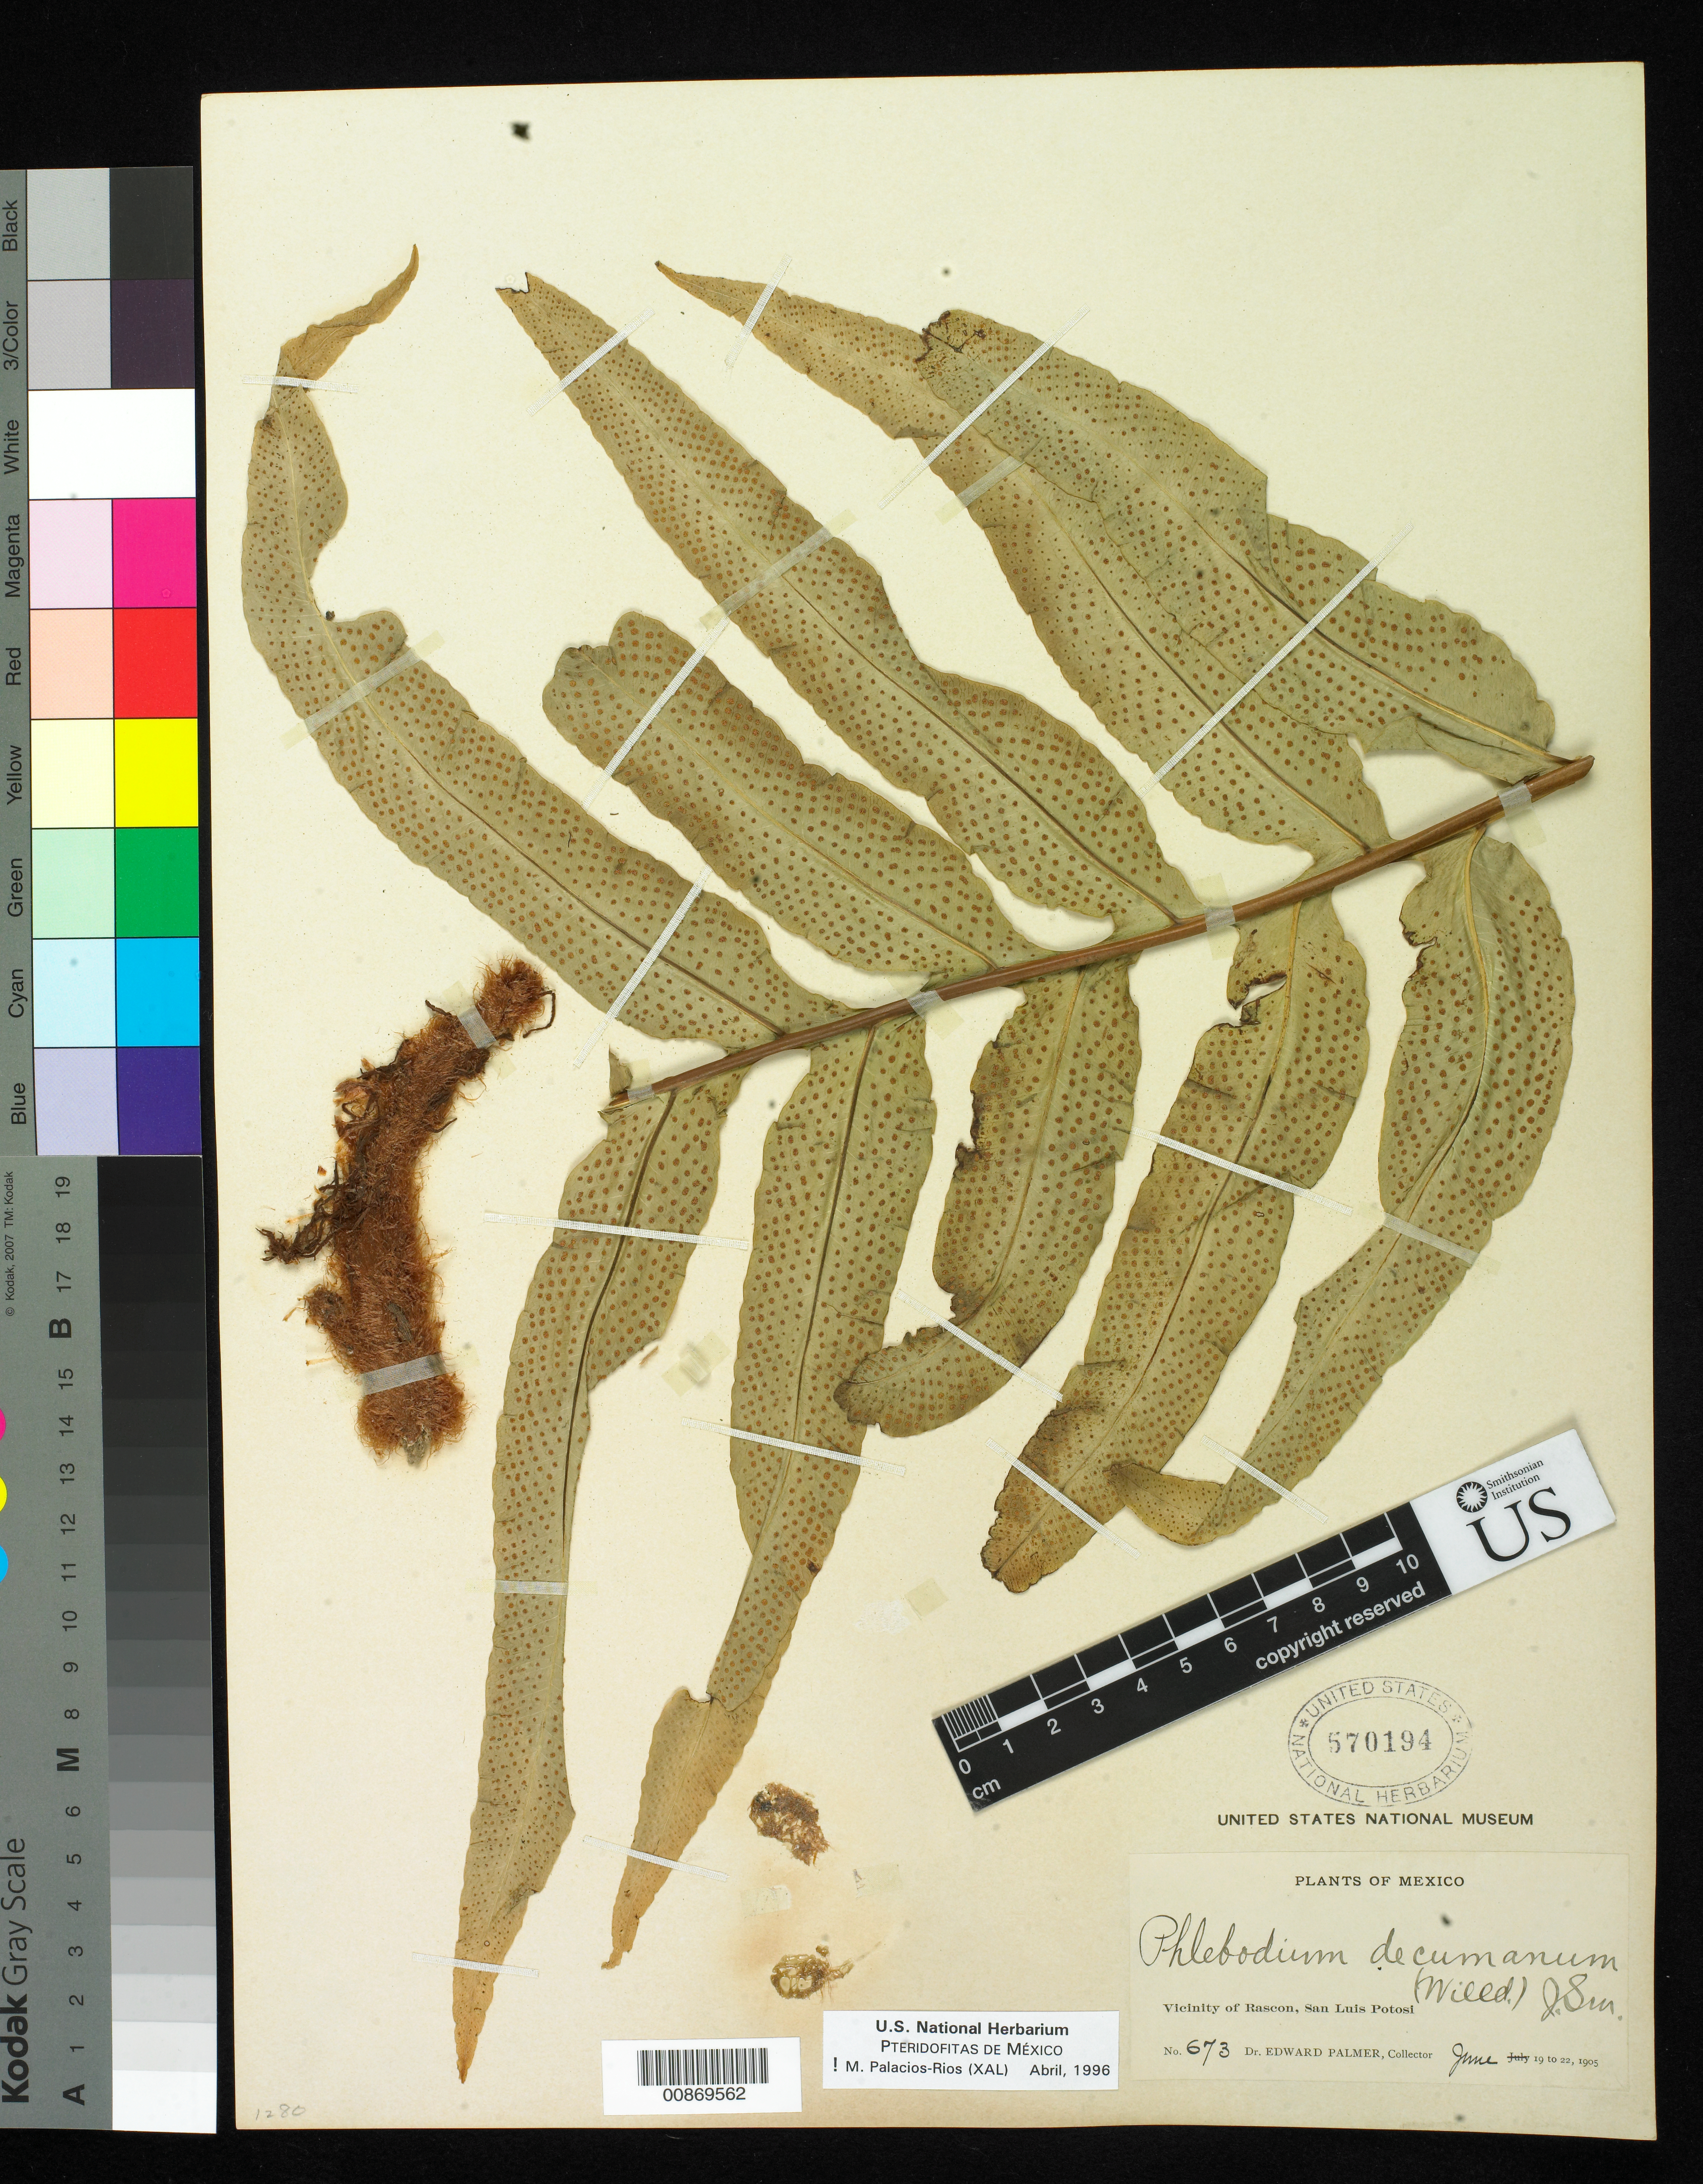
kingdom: Plantae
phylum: Tracheophyta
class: Polypodiopsida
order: Polypodiales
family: Polypodiaceae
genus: Phlebodium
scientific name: Phlebodium decumanum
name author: (Willd.) J. Sm.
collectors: E. Palmer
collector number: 673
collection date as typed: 19 Jun 1905 to 22 Jun 1905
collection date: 1905-06-19/1905-06-22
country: Mexico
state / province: San Luis Potosí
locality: Vicinity of Rascón, San Luis Potosí.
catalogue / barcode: US 570194